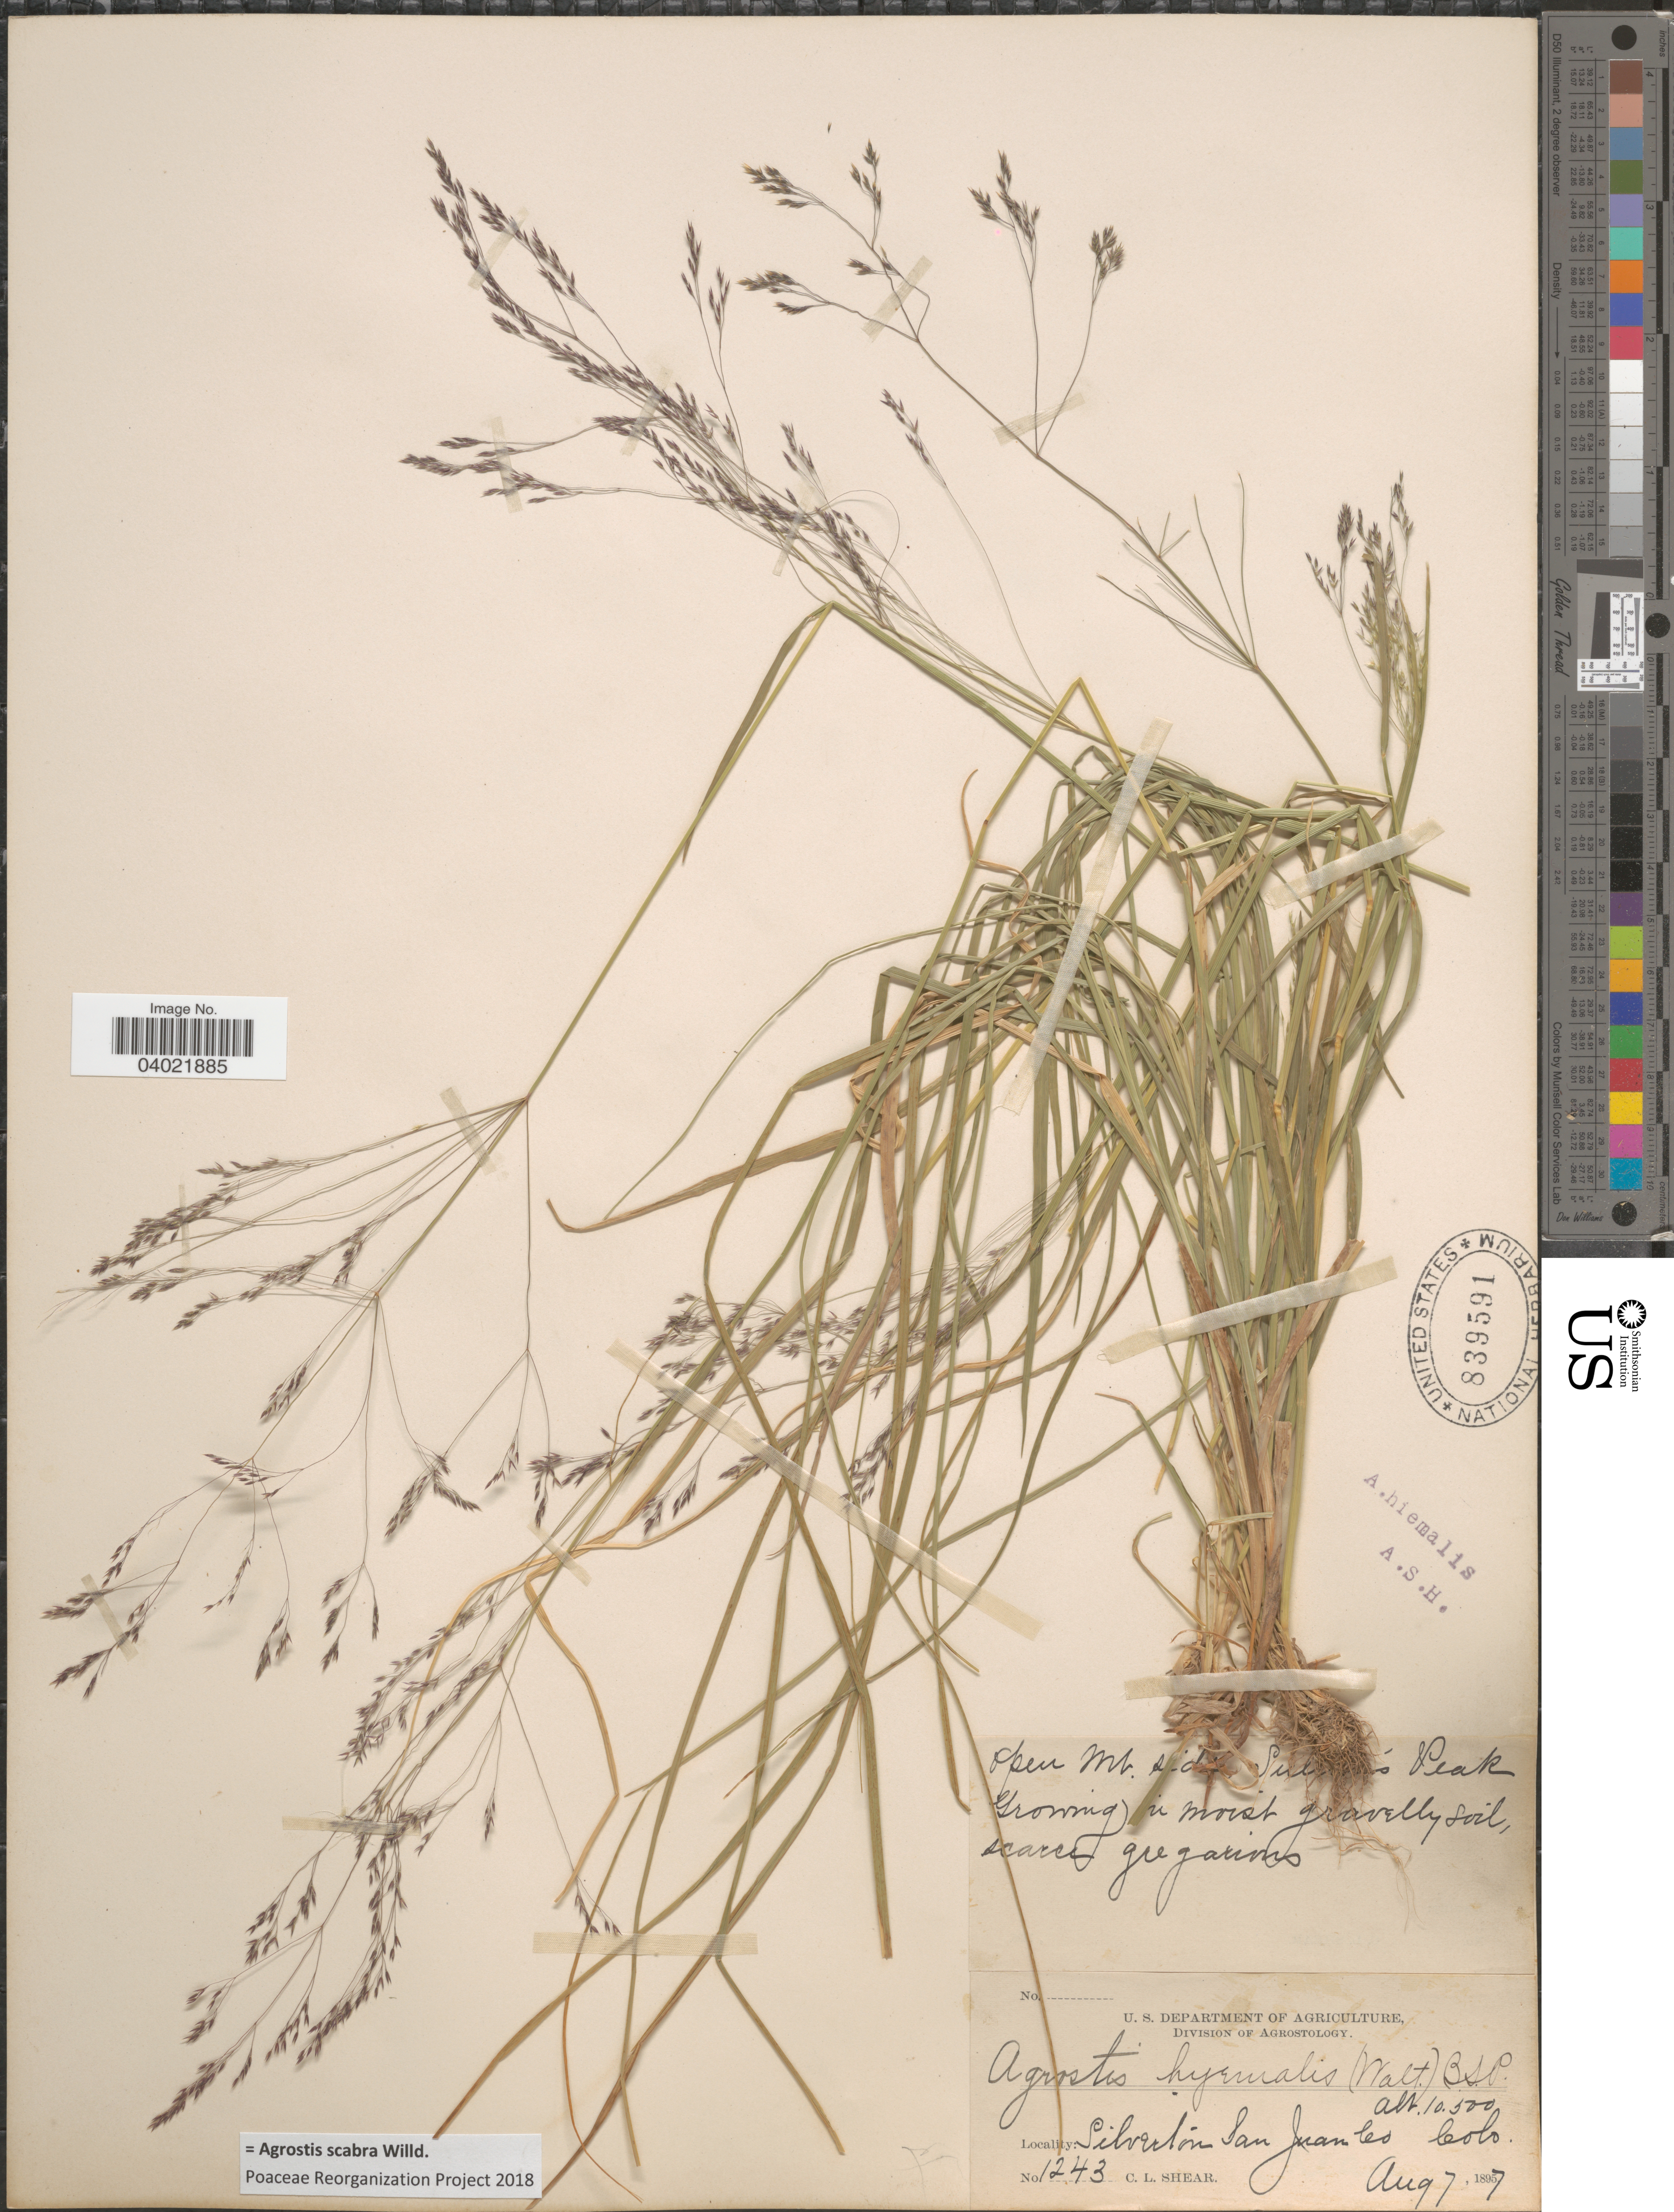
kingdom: Plantae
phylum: Tracheophyta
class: Liliopsida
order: Poales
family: Poaceae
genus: Agrostis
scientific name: Agrostis scabra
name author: Willd.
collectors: C. L. Shear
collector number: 1243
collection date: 1897-08-07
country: United States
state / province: Colorado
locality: Silverton San Juan Co.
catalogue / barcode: US 839591